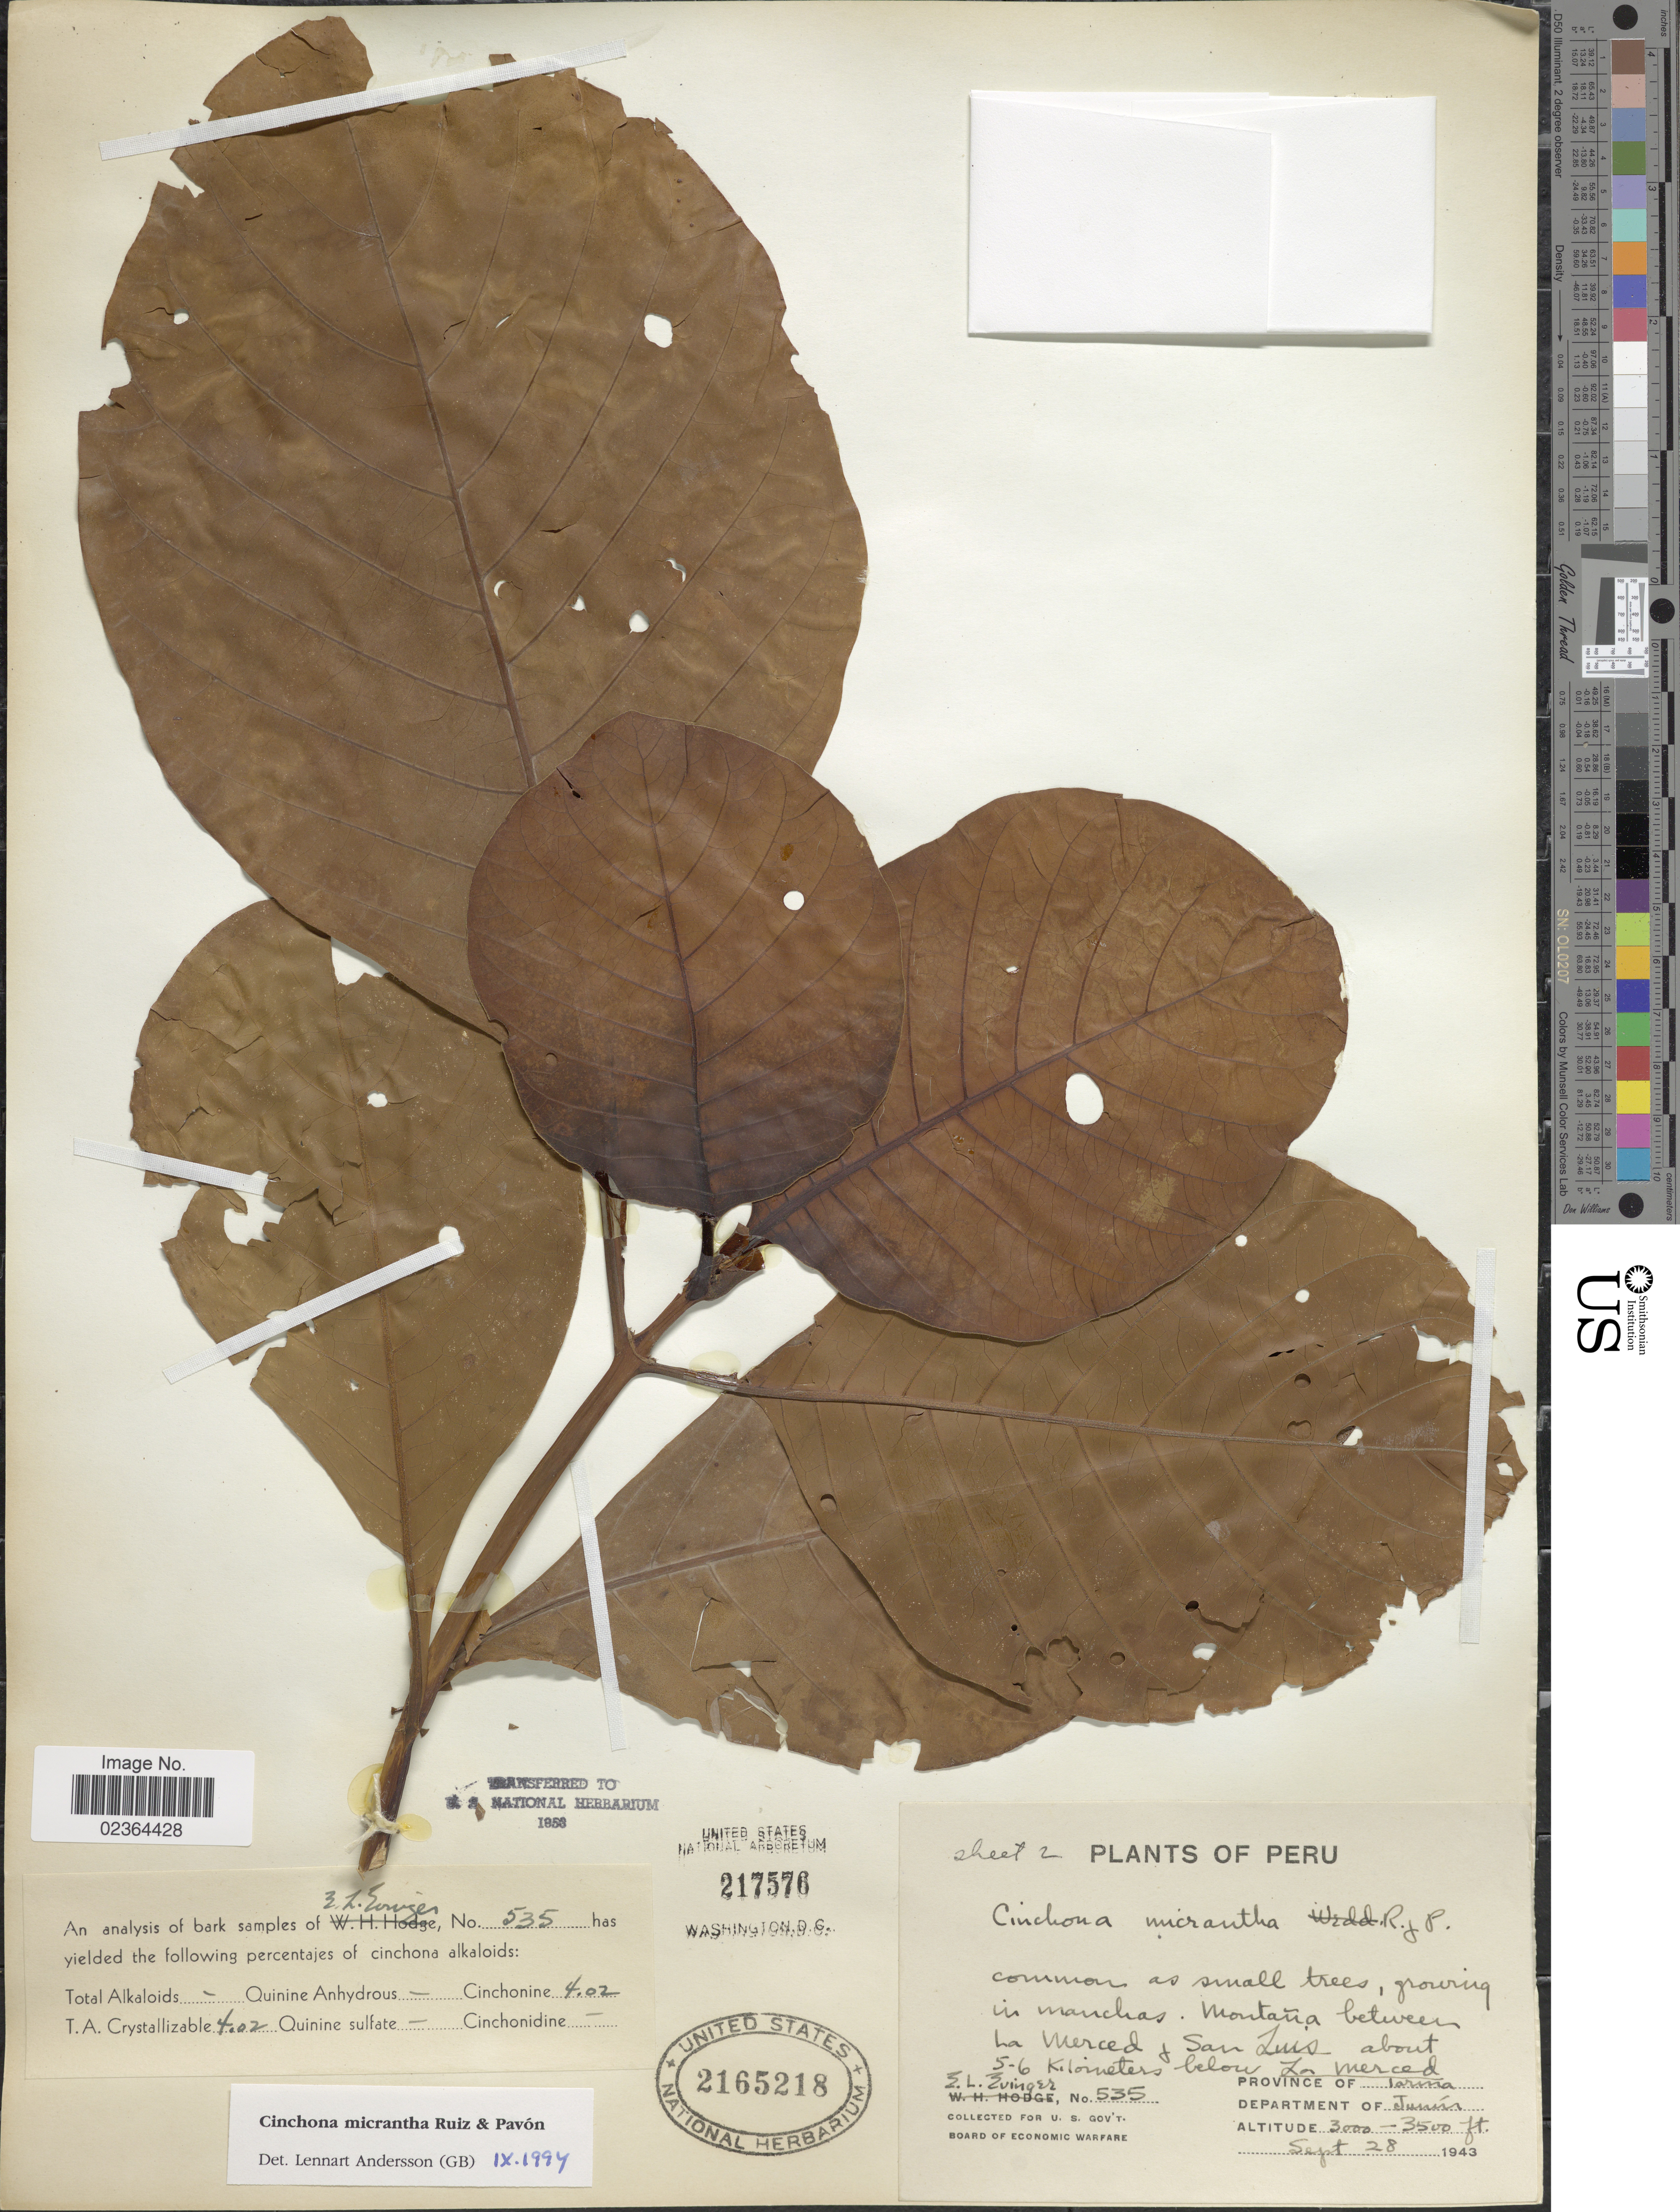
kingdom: Plantae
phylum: Tracheophyta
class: Magnoliopsida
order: Gentianales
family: Rubiaceae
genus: Cinchona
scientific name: Cinchona micrantha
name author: Ruiz & Pav.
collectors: E. Evinger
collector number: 535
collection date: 1943-09-28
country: Peru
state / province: Junín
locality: Montana between La Merced of San Luis about 5-6 kilometers below La Merced, Province of Tarma, Department of Junin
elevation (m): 914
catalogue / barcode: US 2165218